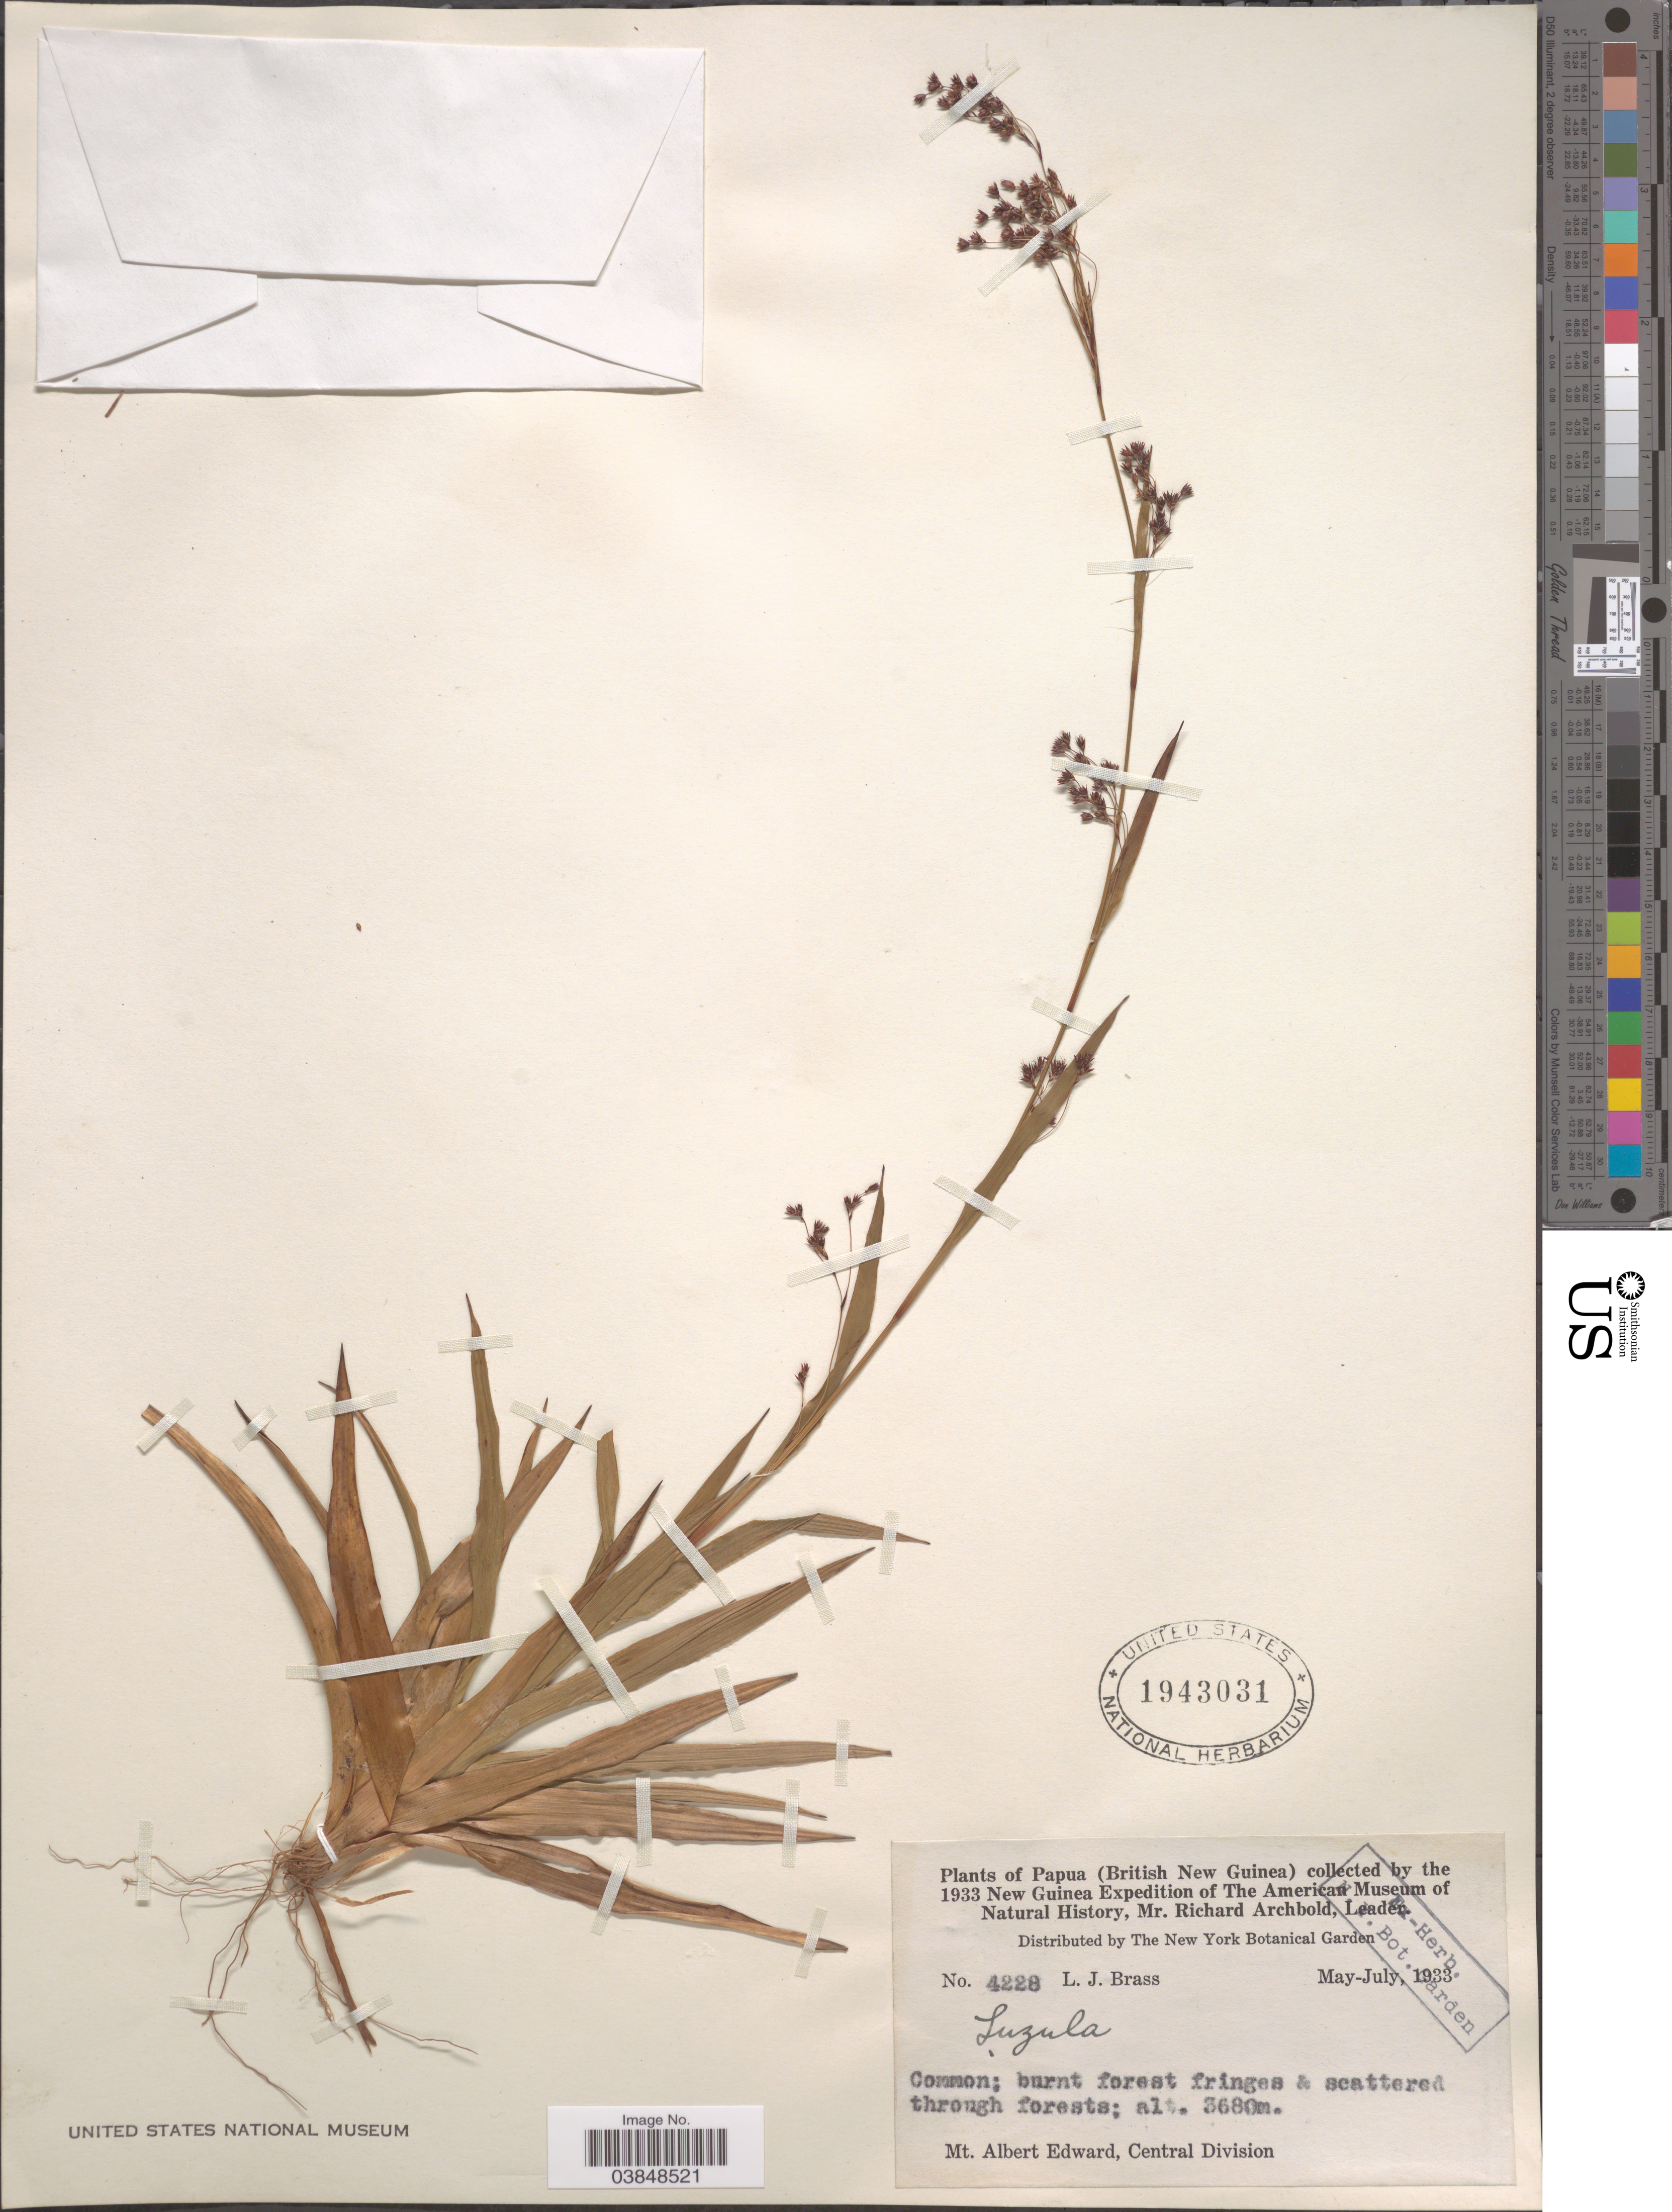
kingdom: Plantae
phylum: Tracheophyta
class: Liliopsida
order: Poales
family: Juncaceae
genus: Luzula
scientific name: Luzula sp.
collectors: L. J. Brass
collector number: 4228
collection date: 1933-05/1933-07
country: Papua New Guinea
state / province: Central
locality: Papua (British New Guinea). Mt. Albert Edward, Central Division.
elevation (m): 3680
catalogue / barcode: US 1943031